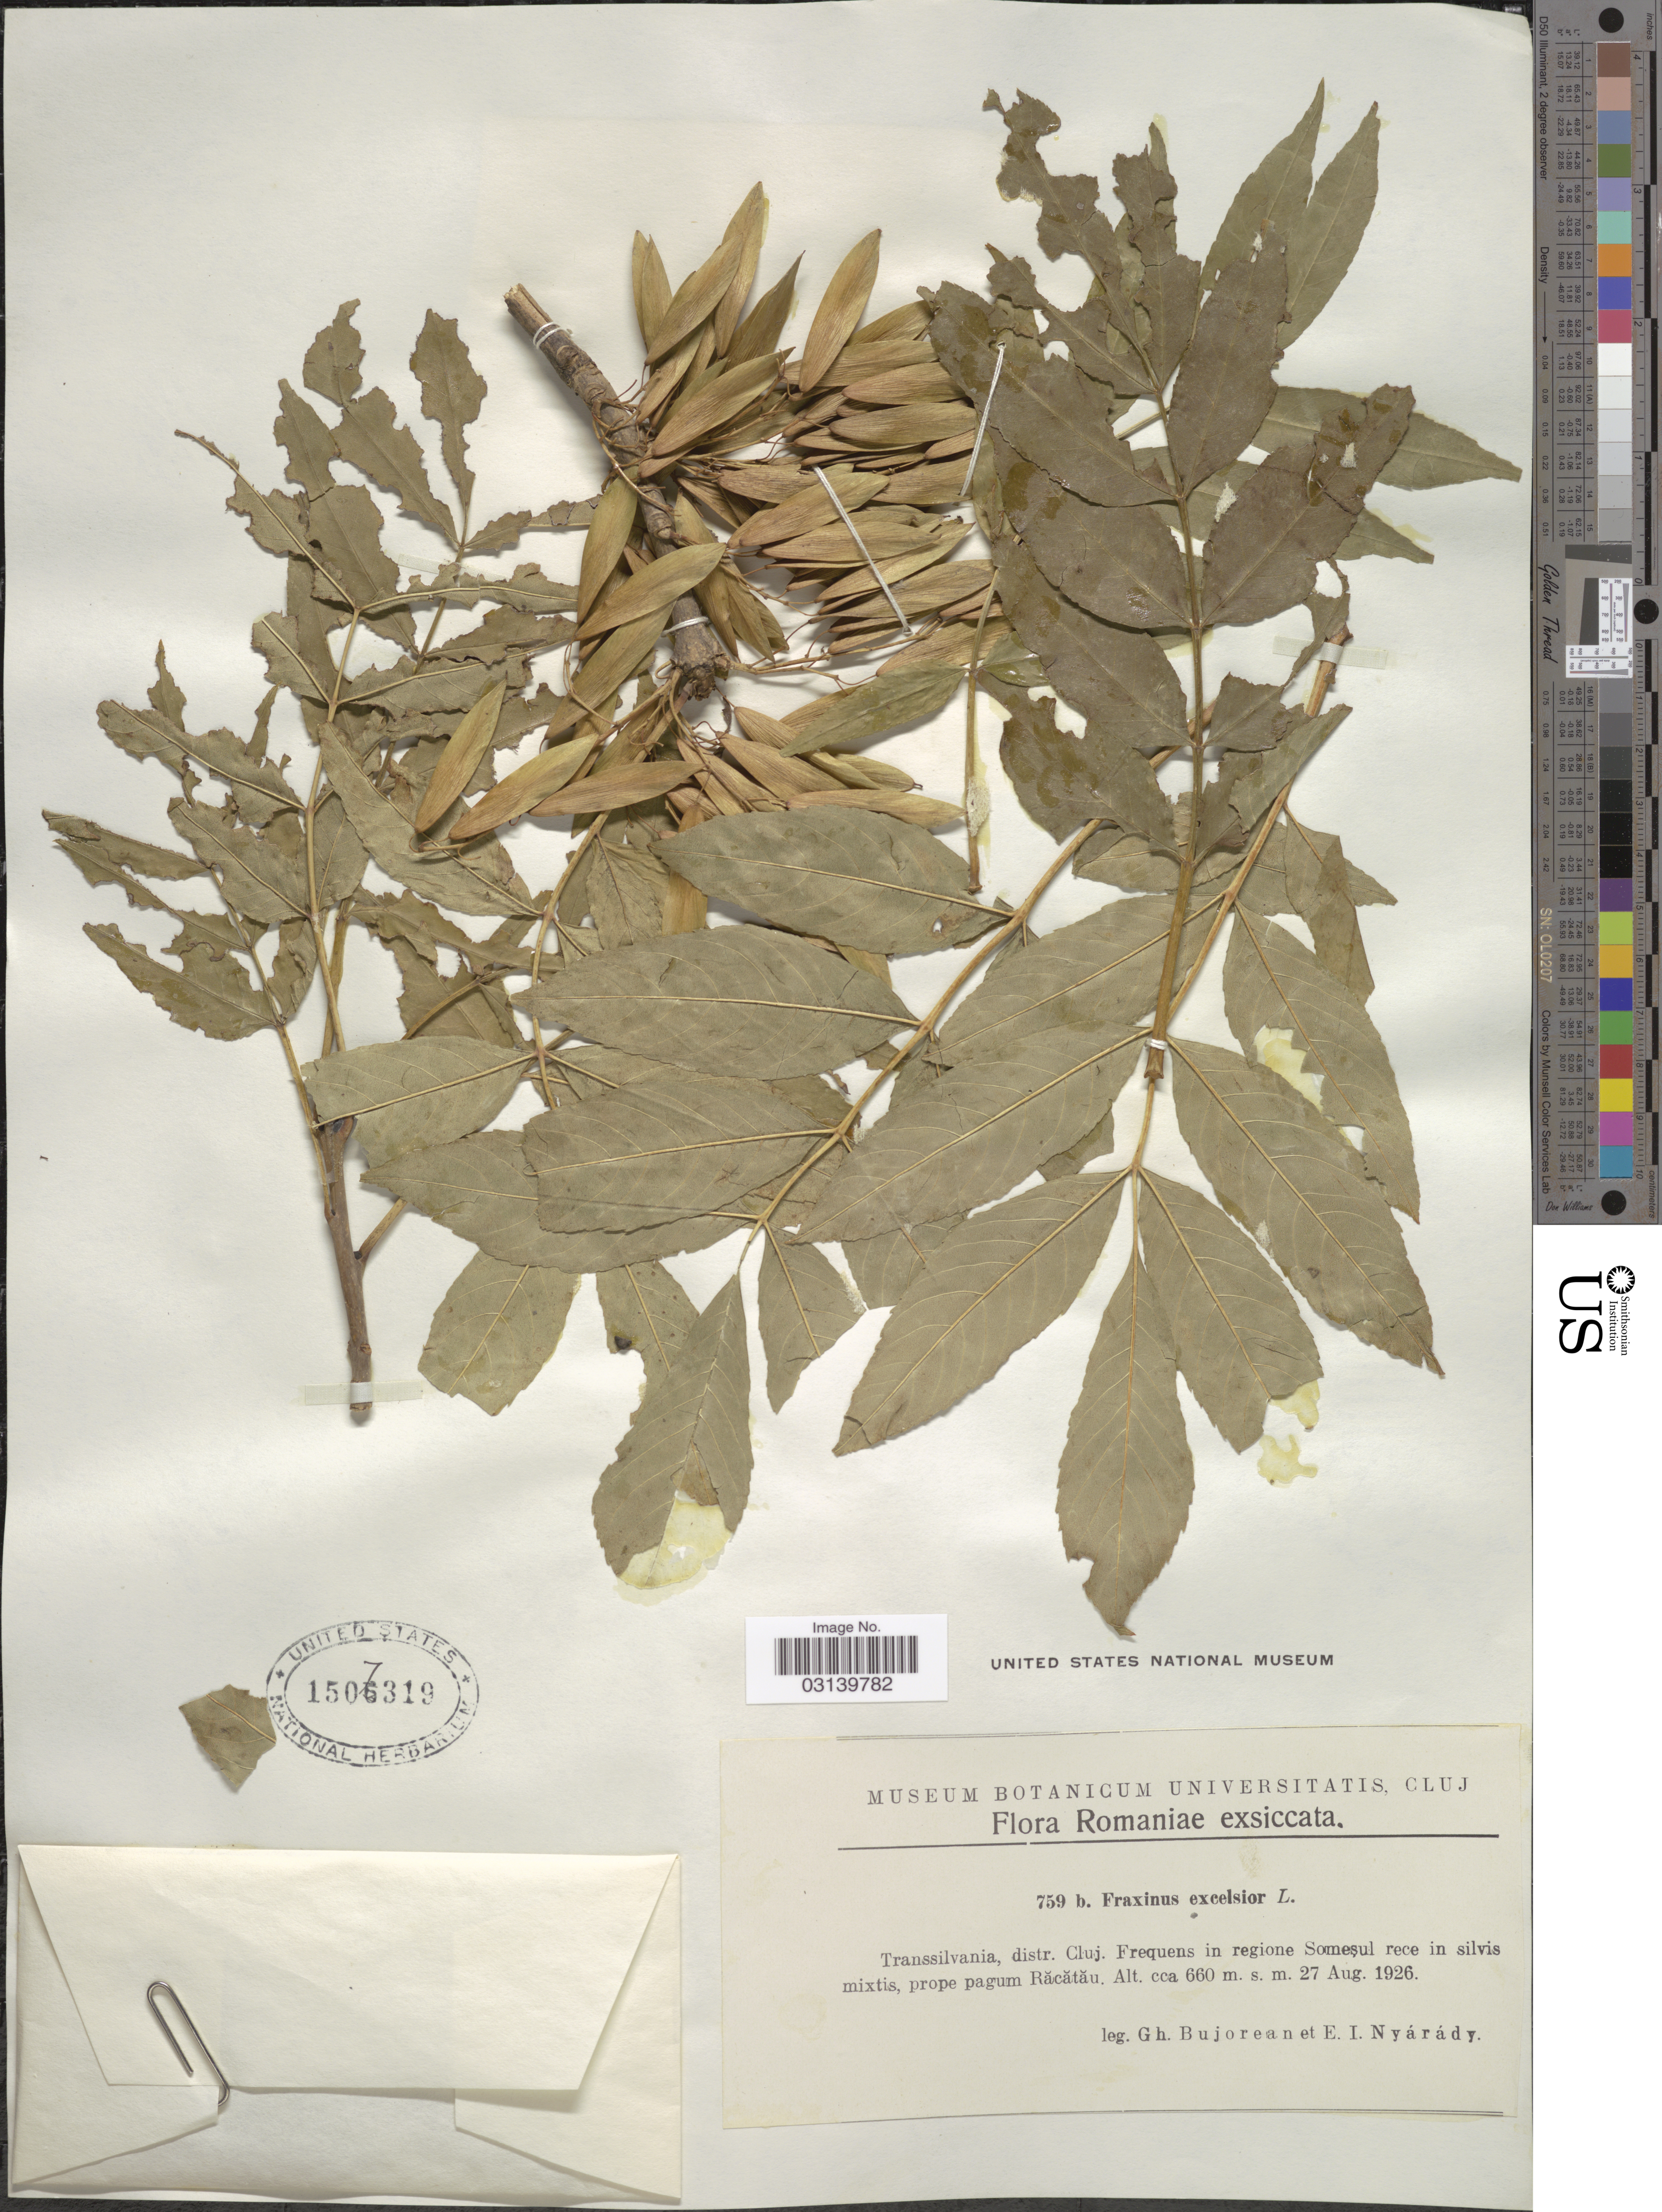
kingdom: Plantae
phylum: Tracheophyta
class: Magnoliopsida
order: Lamiales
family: Oleaceae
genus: Fraxinus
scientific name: Fraxinus excelsior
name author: L.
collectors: G. Bujorean & E. Nyárády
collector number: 759 b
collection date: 1926-08-27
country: Romania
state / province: Cluj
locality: Transsilvania, distr. Cluj. Frequens in regione Somesul rece in silvis mixtis, prope pagum Răcătău.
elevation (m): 660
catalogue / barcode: US 1507319